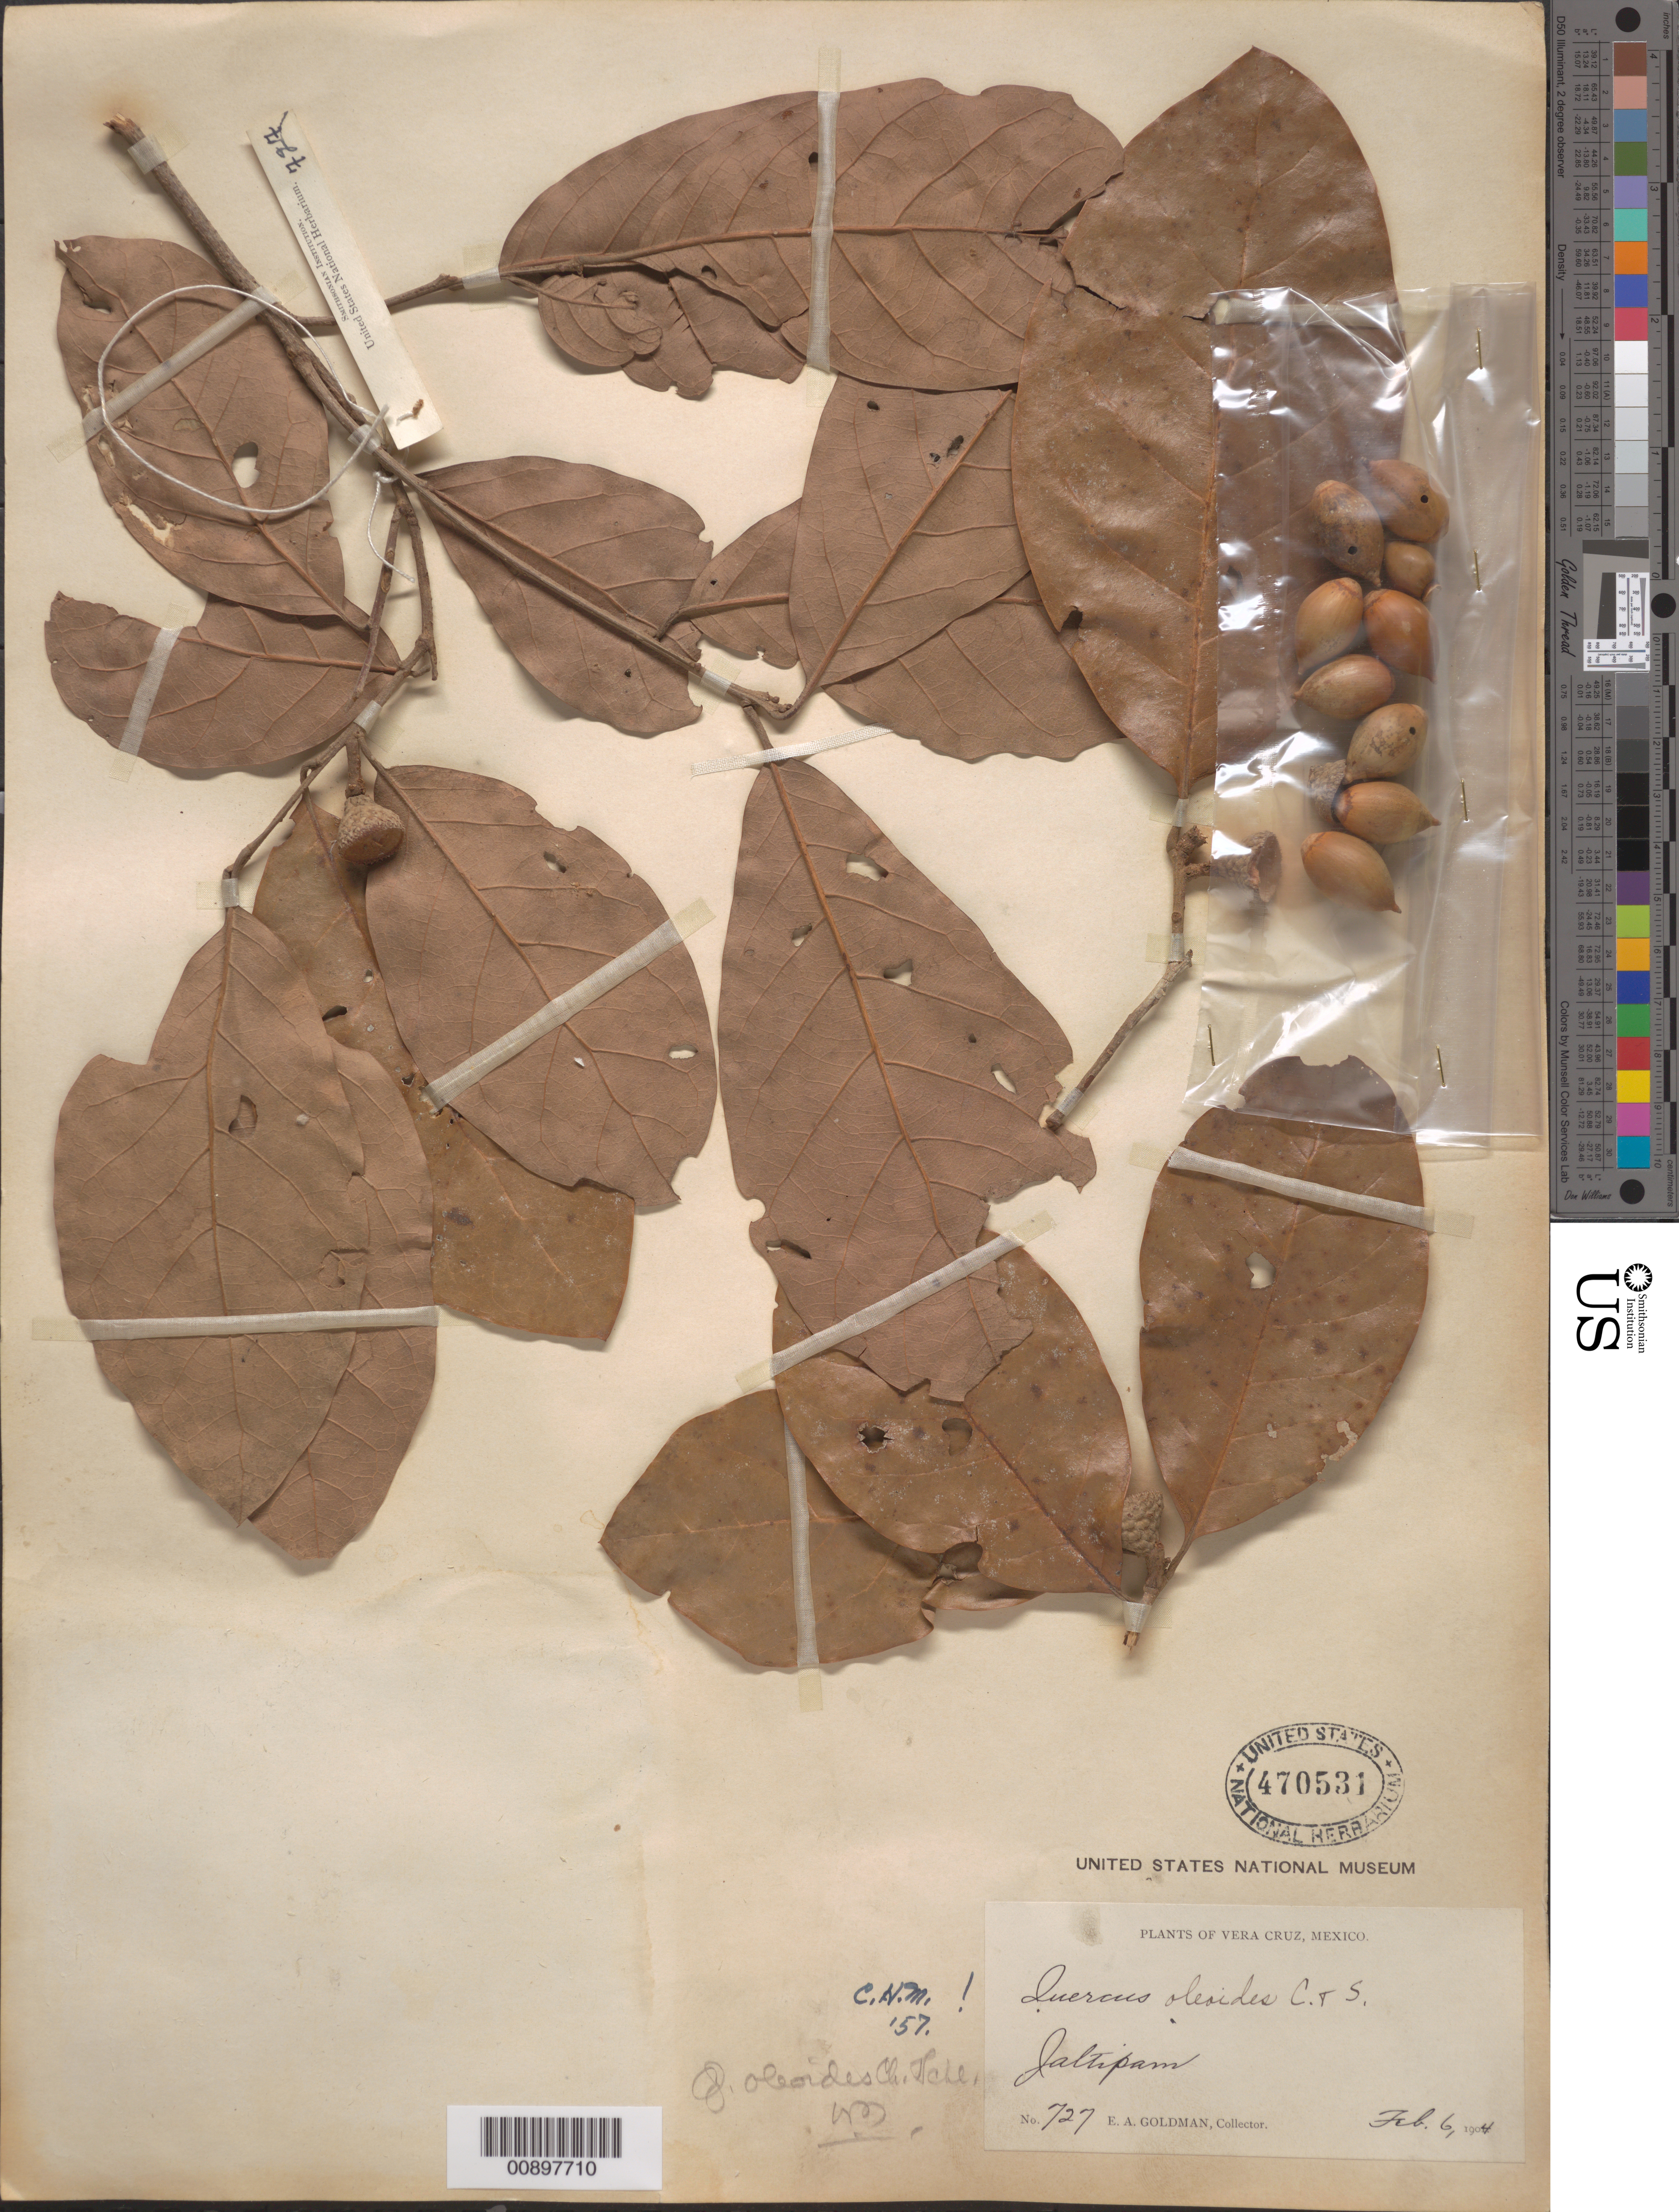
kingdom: Plantae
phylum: Tracheophyta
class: Magnoliopsida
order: Fagales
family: Fagaceae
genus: Quercus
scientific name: Quercus oleoides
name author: Schltdl. & Cham.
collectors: E. A. Goldman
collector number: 727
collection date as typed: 06 Feb 1904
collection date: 1904-02-06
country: Mexico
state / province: Veracruz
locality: Jaltipam, Veracruz.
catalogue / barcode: US 470531